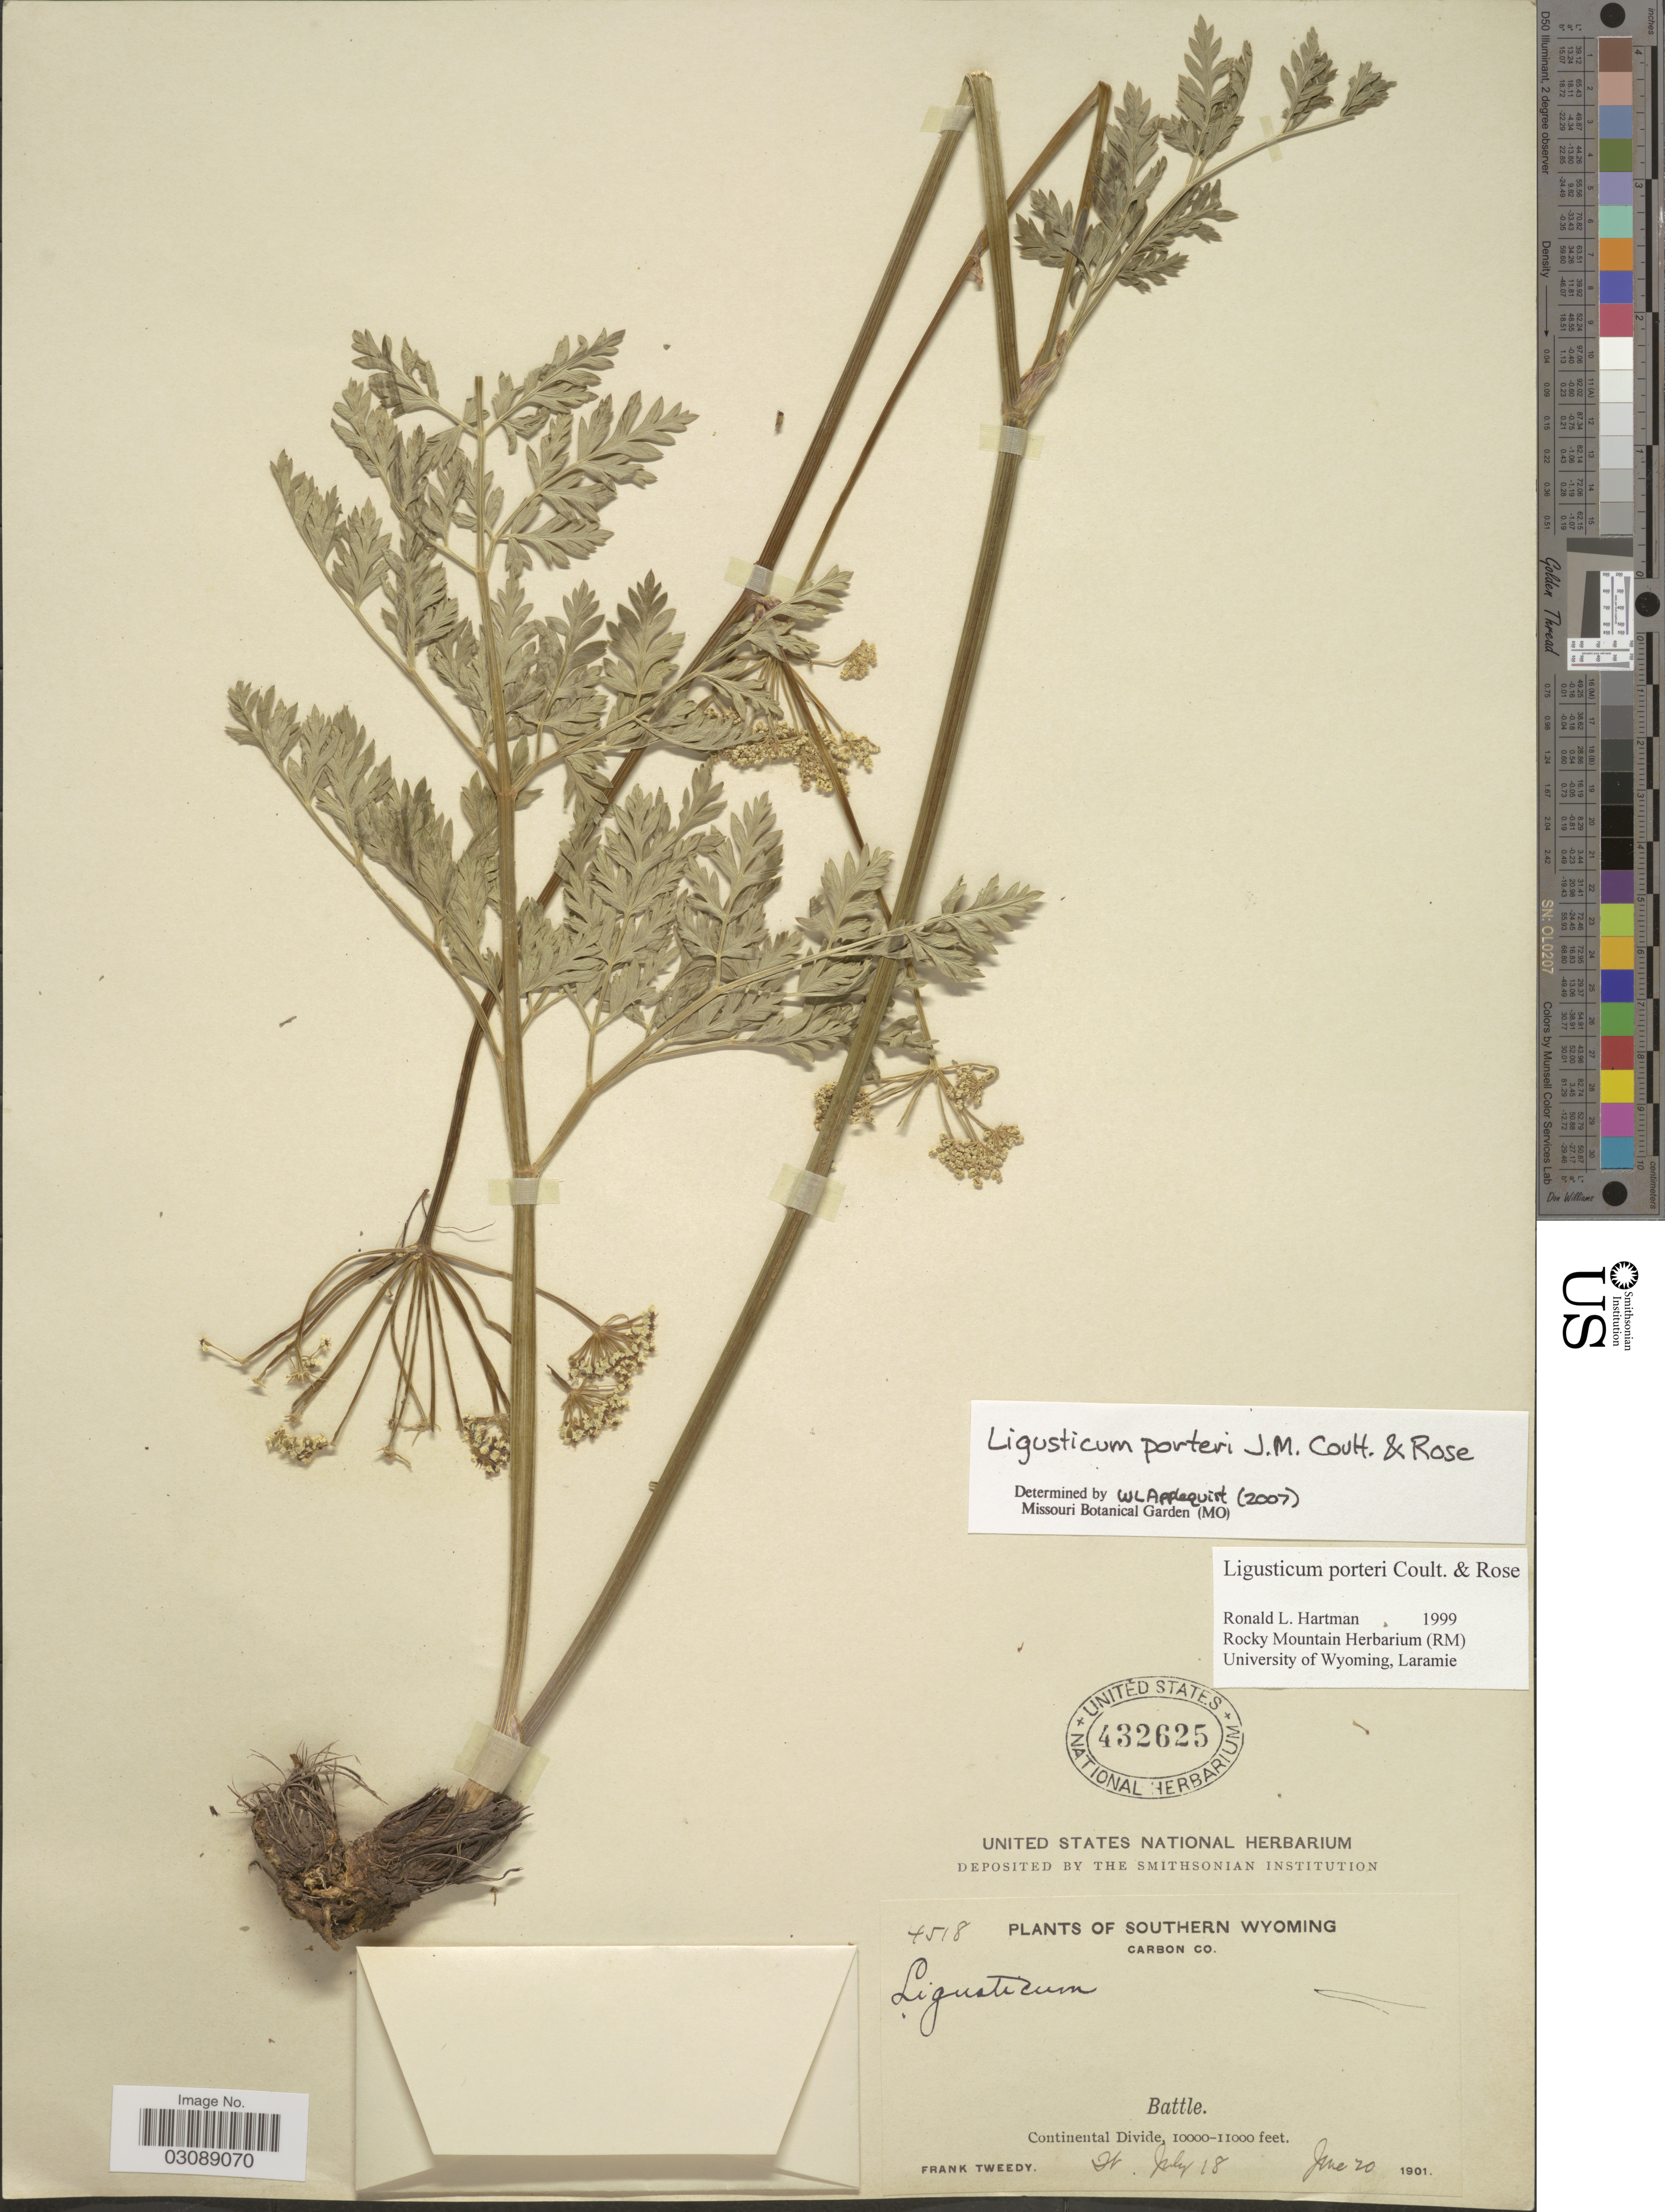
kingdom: Plantae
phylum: Tracheophyta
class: Magnoliopsida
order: Apiales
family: Apiaceae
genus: Ligusticum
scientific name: Ligusticum porteri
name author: J.M. Coult. & Rose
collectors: F. Tweedy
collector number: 4518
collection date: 1901-06-20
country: United States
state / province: Wyoming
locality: Southern Wyoming, Carbon Co., Battle. Continental Divide.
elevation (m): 3048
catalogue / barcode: US 432625